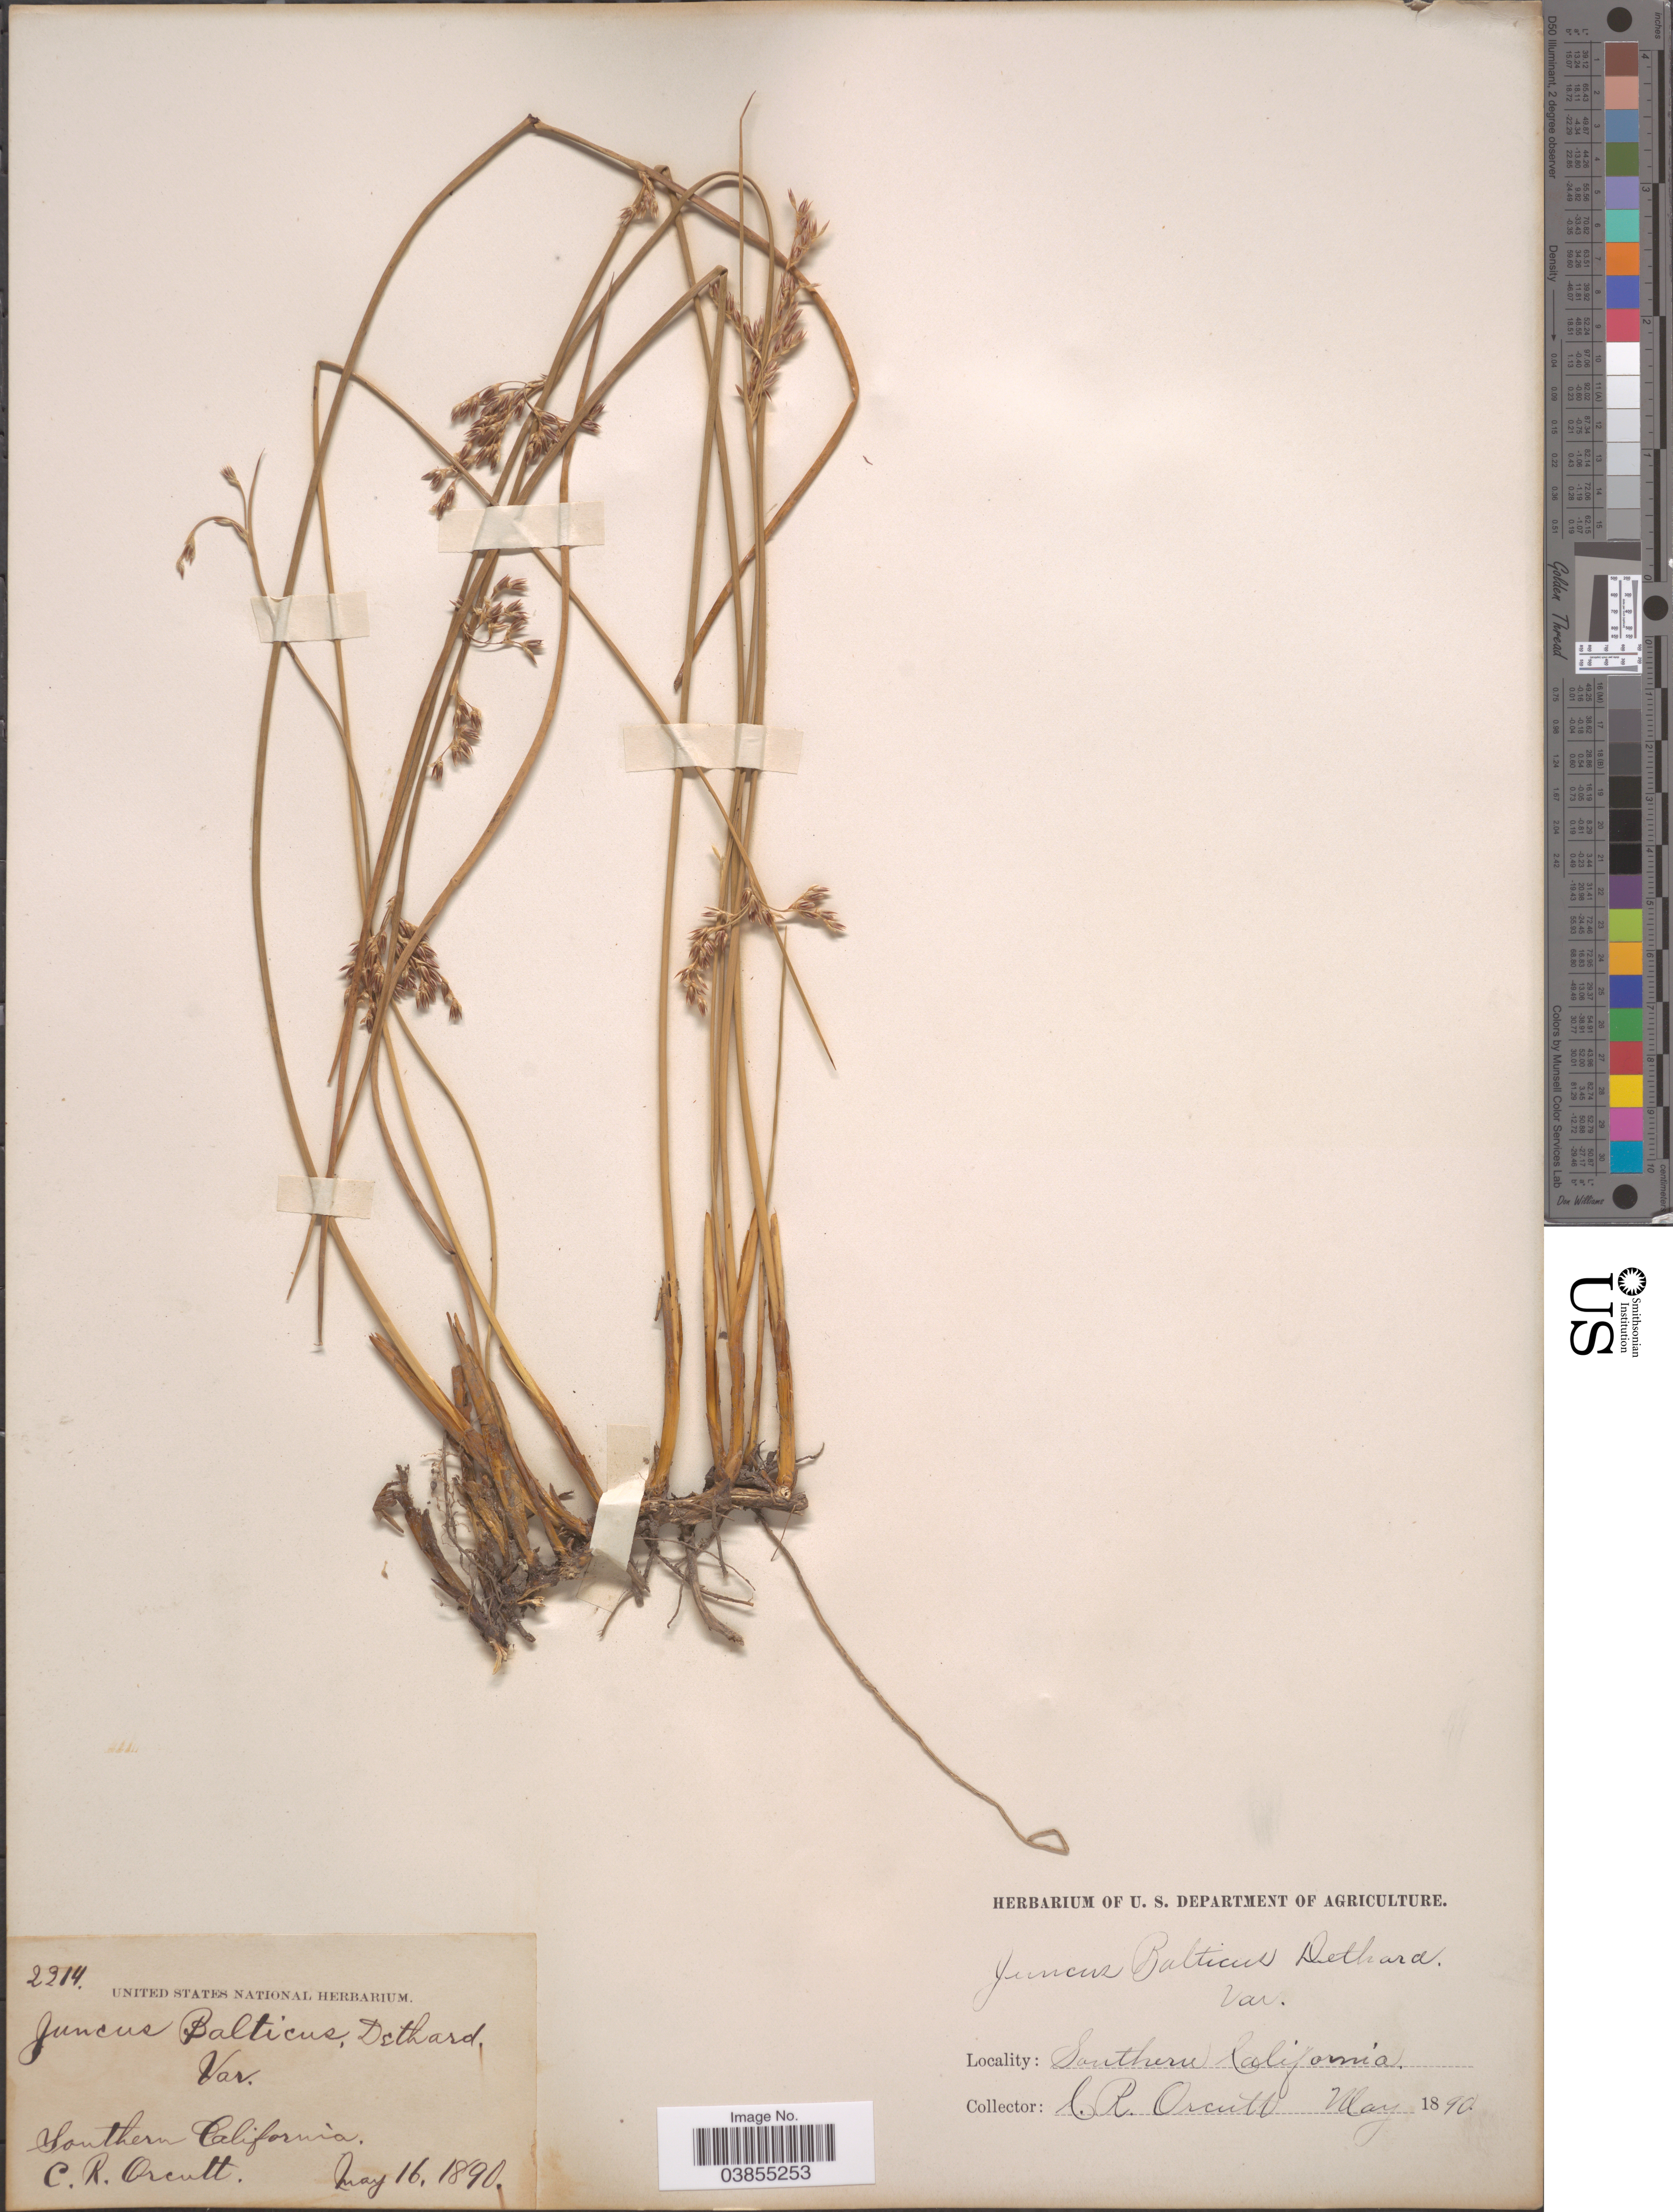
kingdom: Plantae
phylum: Tracheophyta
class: Liliopsida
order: Poales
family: Juncaceae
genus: Juncus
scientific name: Juncus mexicanus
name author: Willd. ex Schult. & Schult. f.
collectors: C. R. Orcutt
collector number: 2214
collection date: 1890-05-16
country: United States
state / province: California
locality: Southern California.